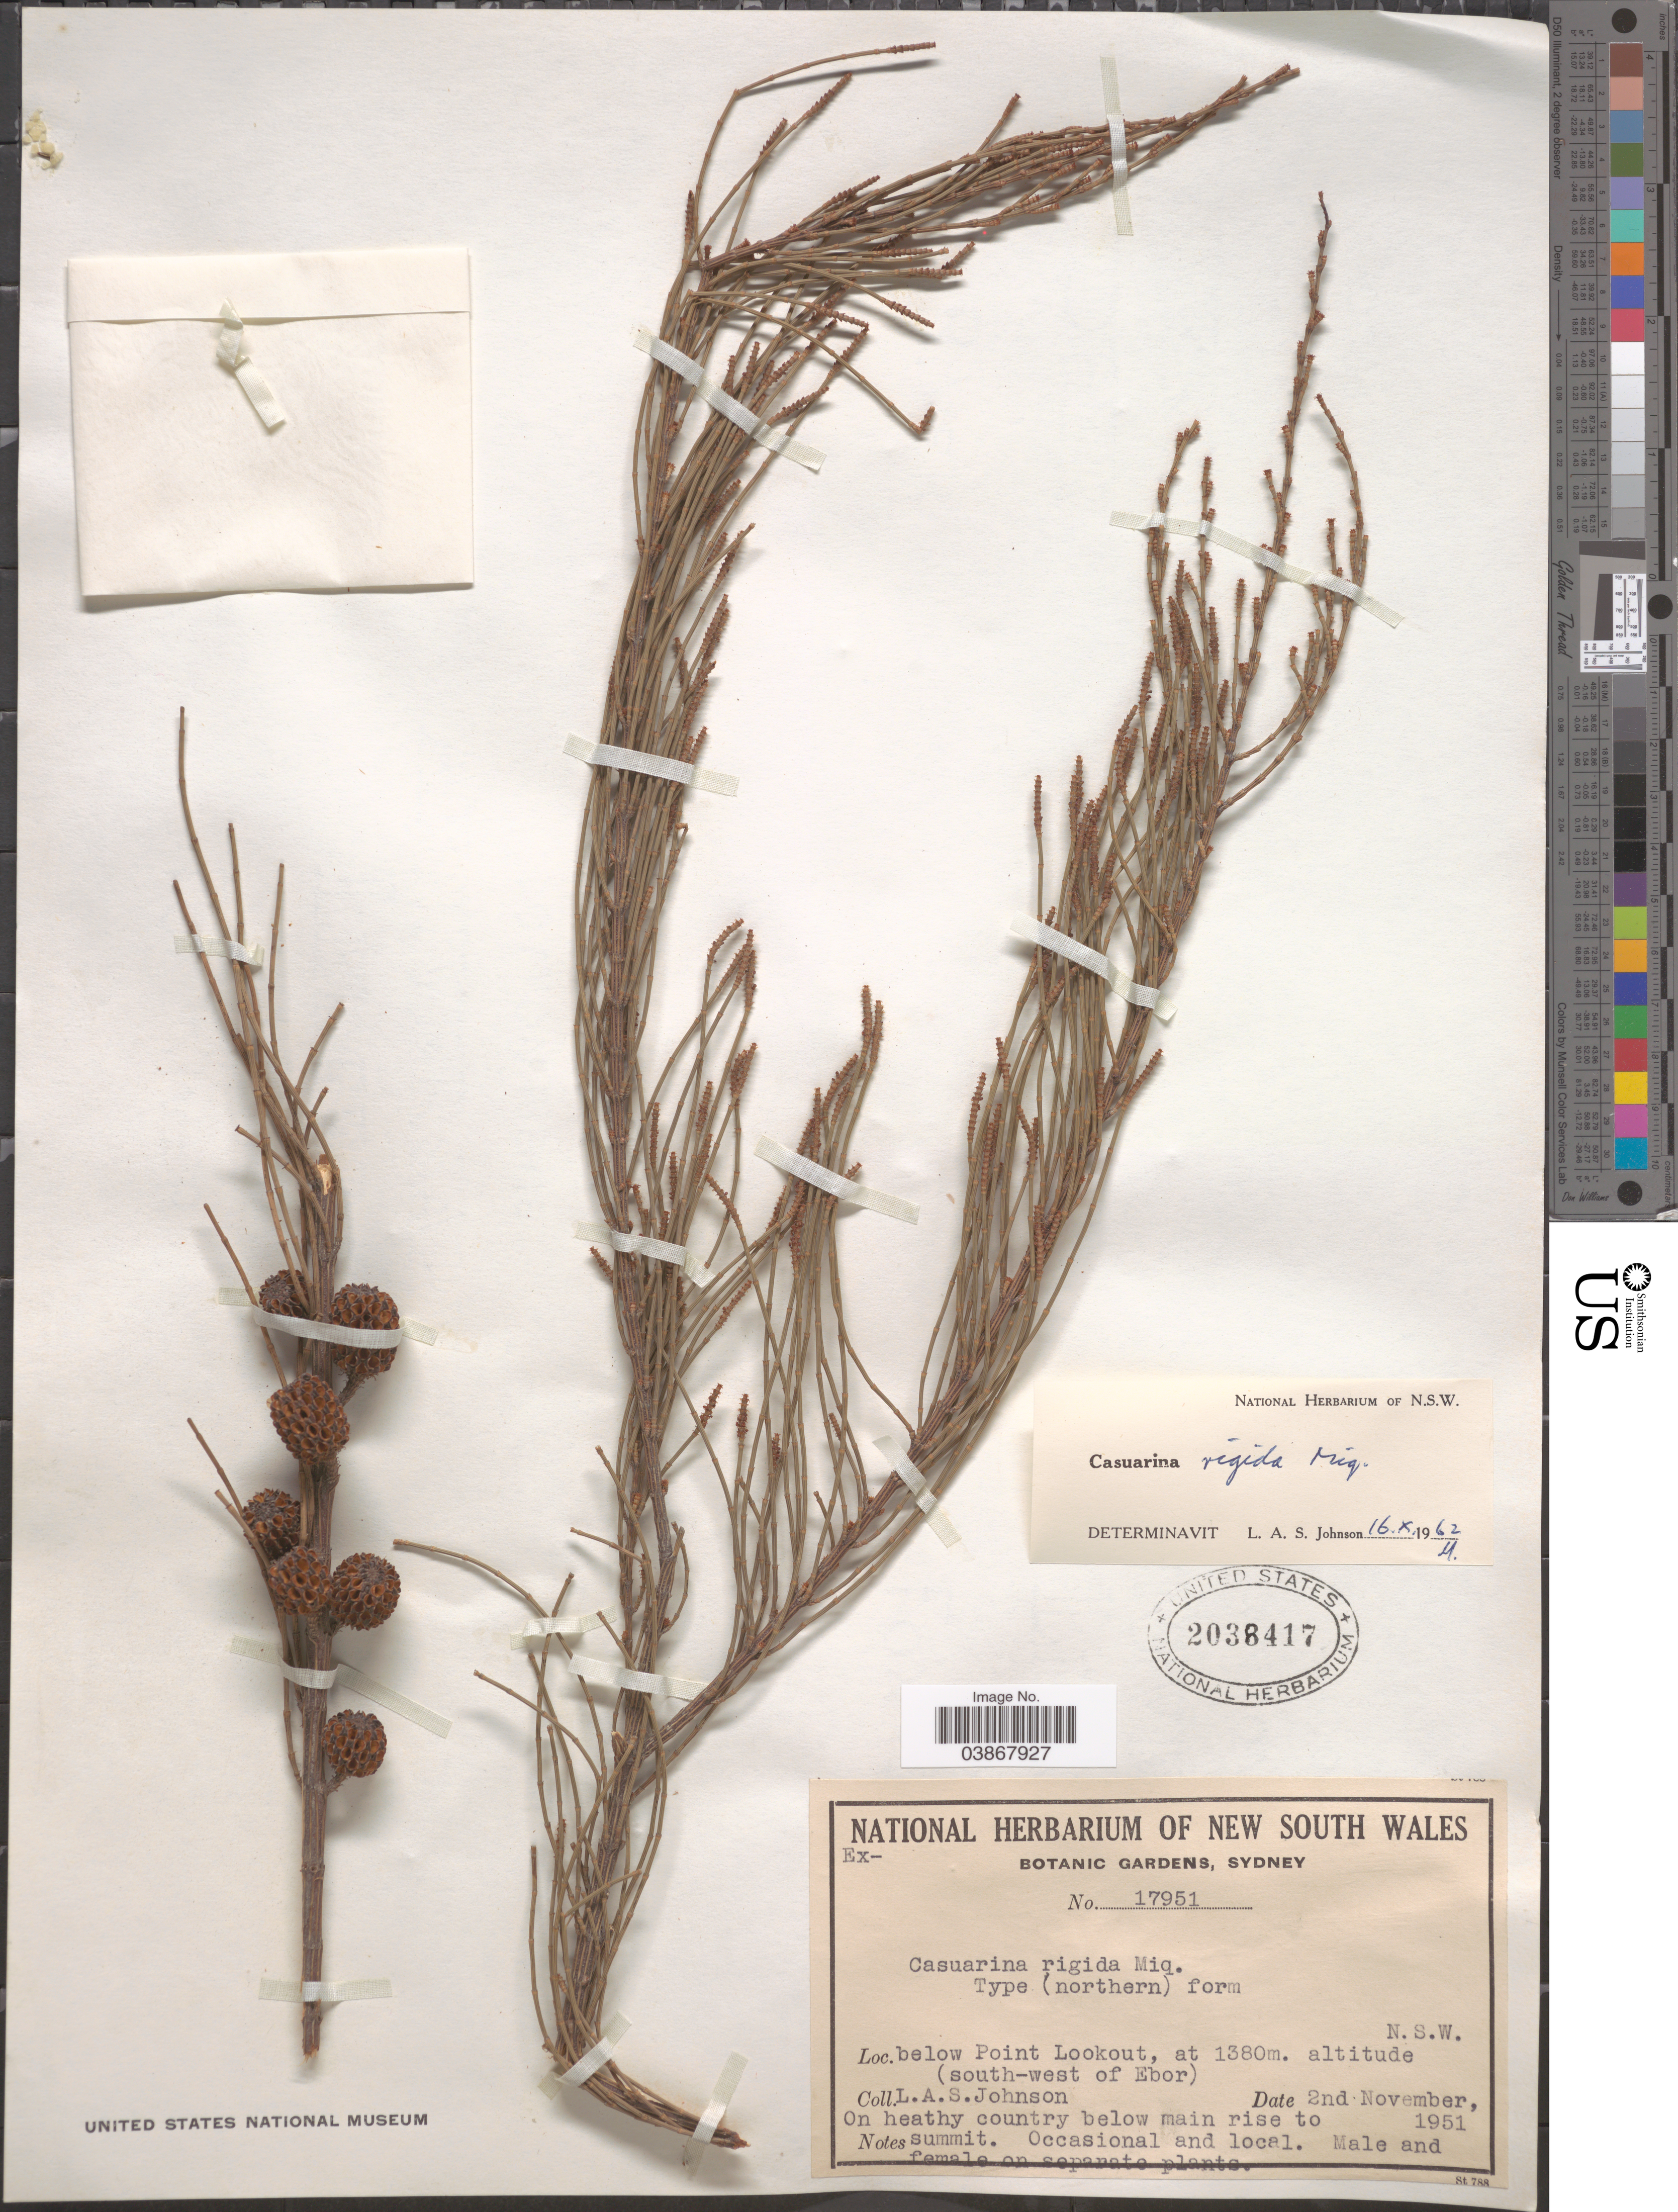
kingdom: Plantae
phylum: Tracheophyta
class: Magnoliopsida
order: Fagales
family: Casuarinaceae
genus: Casuarina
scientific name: Casuarina rigida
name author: Miq.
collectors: L. A. S. Johnson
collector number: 17951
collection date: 1951-11-02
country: Australia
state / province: New South Wales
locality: Below Point Lookout (south-west of Ebor).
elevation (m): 1380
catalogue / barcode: US 2038417